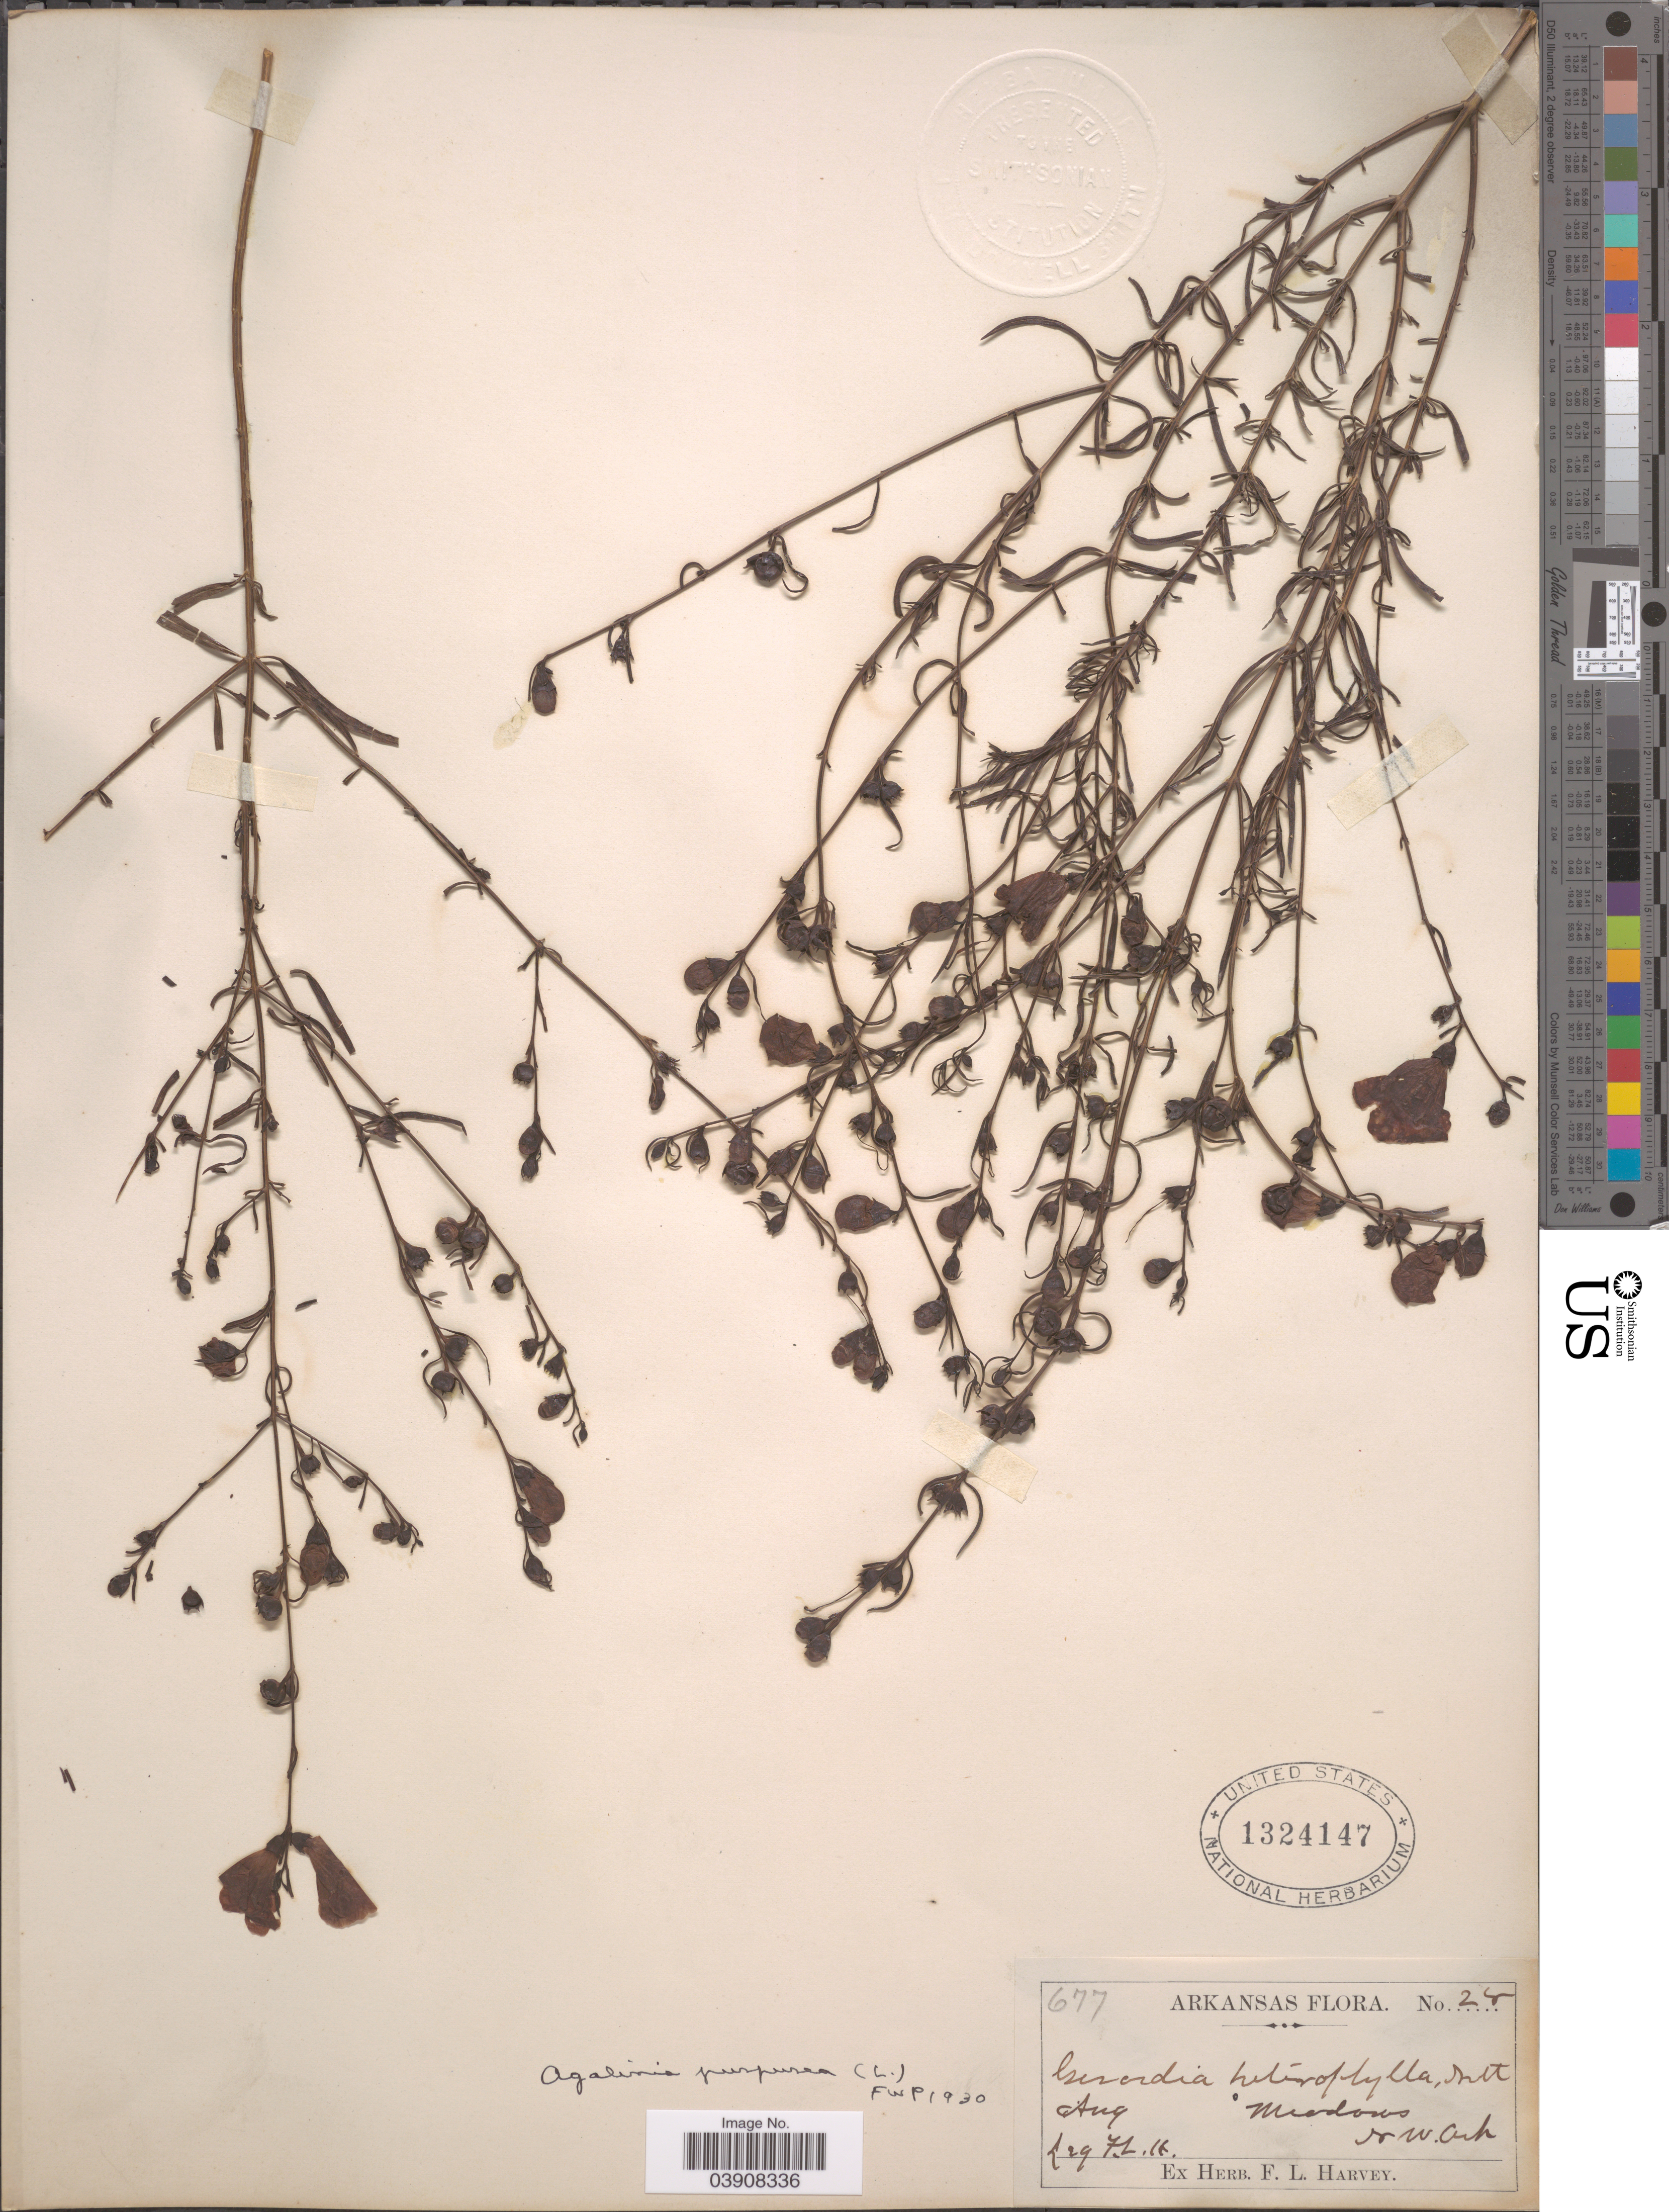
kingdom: Plantae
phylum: Tracheophyta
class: Magnoliopsida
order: Lamiales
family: Orobanchaceae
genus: Agalinis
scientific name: Agalinis purpurea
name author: (L.) Pennell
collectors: F. L. Harvey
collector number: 28*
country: United States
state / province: Arkansas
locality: Meadows N W. Ark.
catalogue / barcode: US 1324147